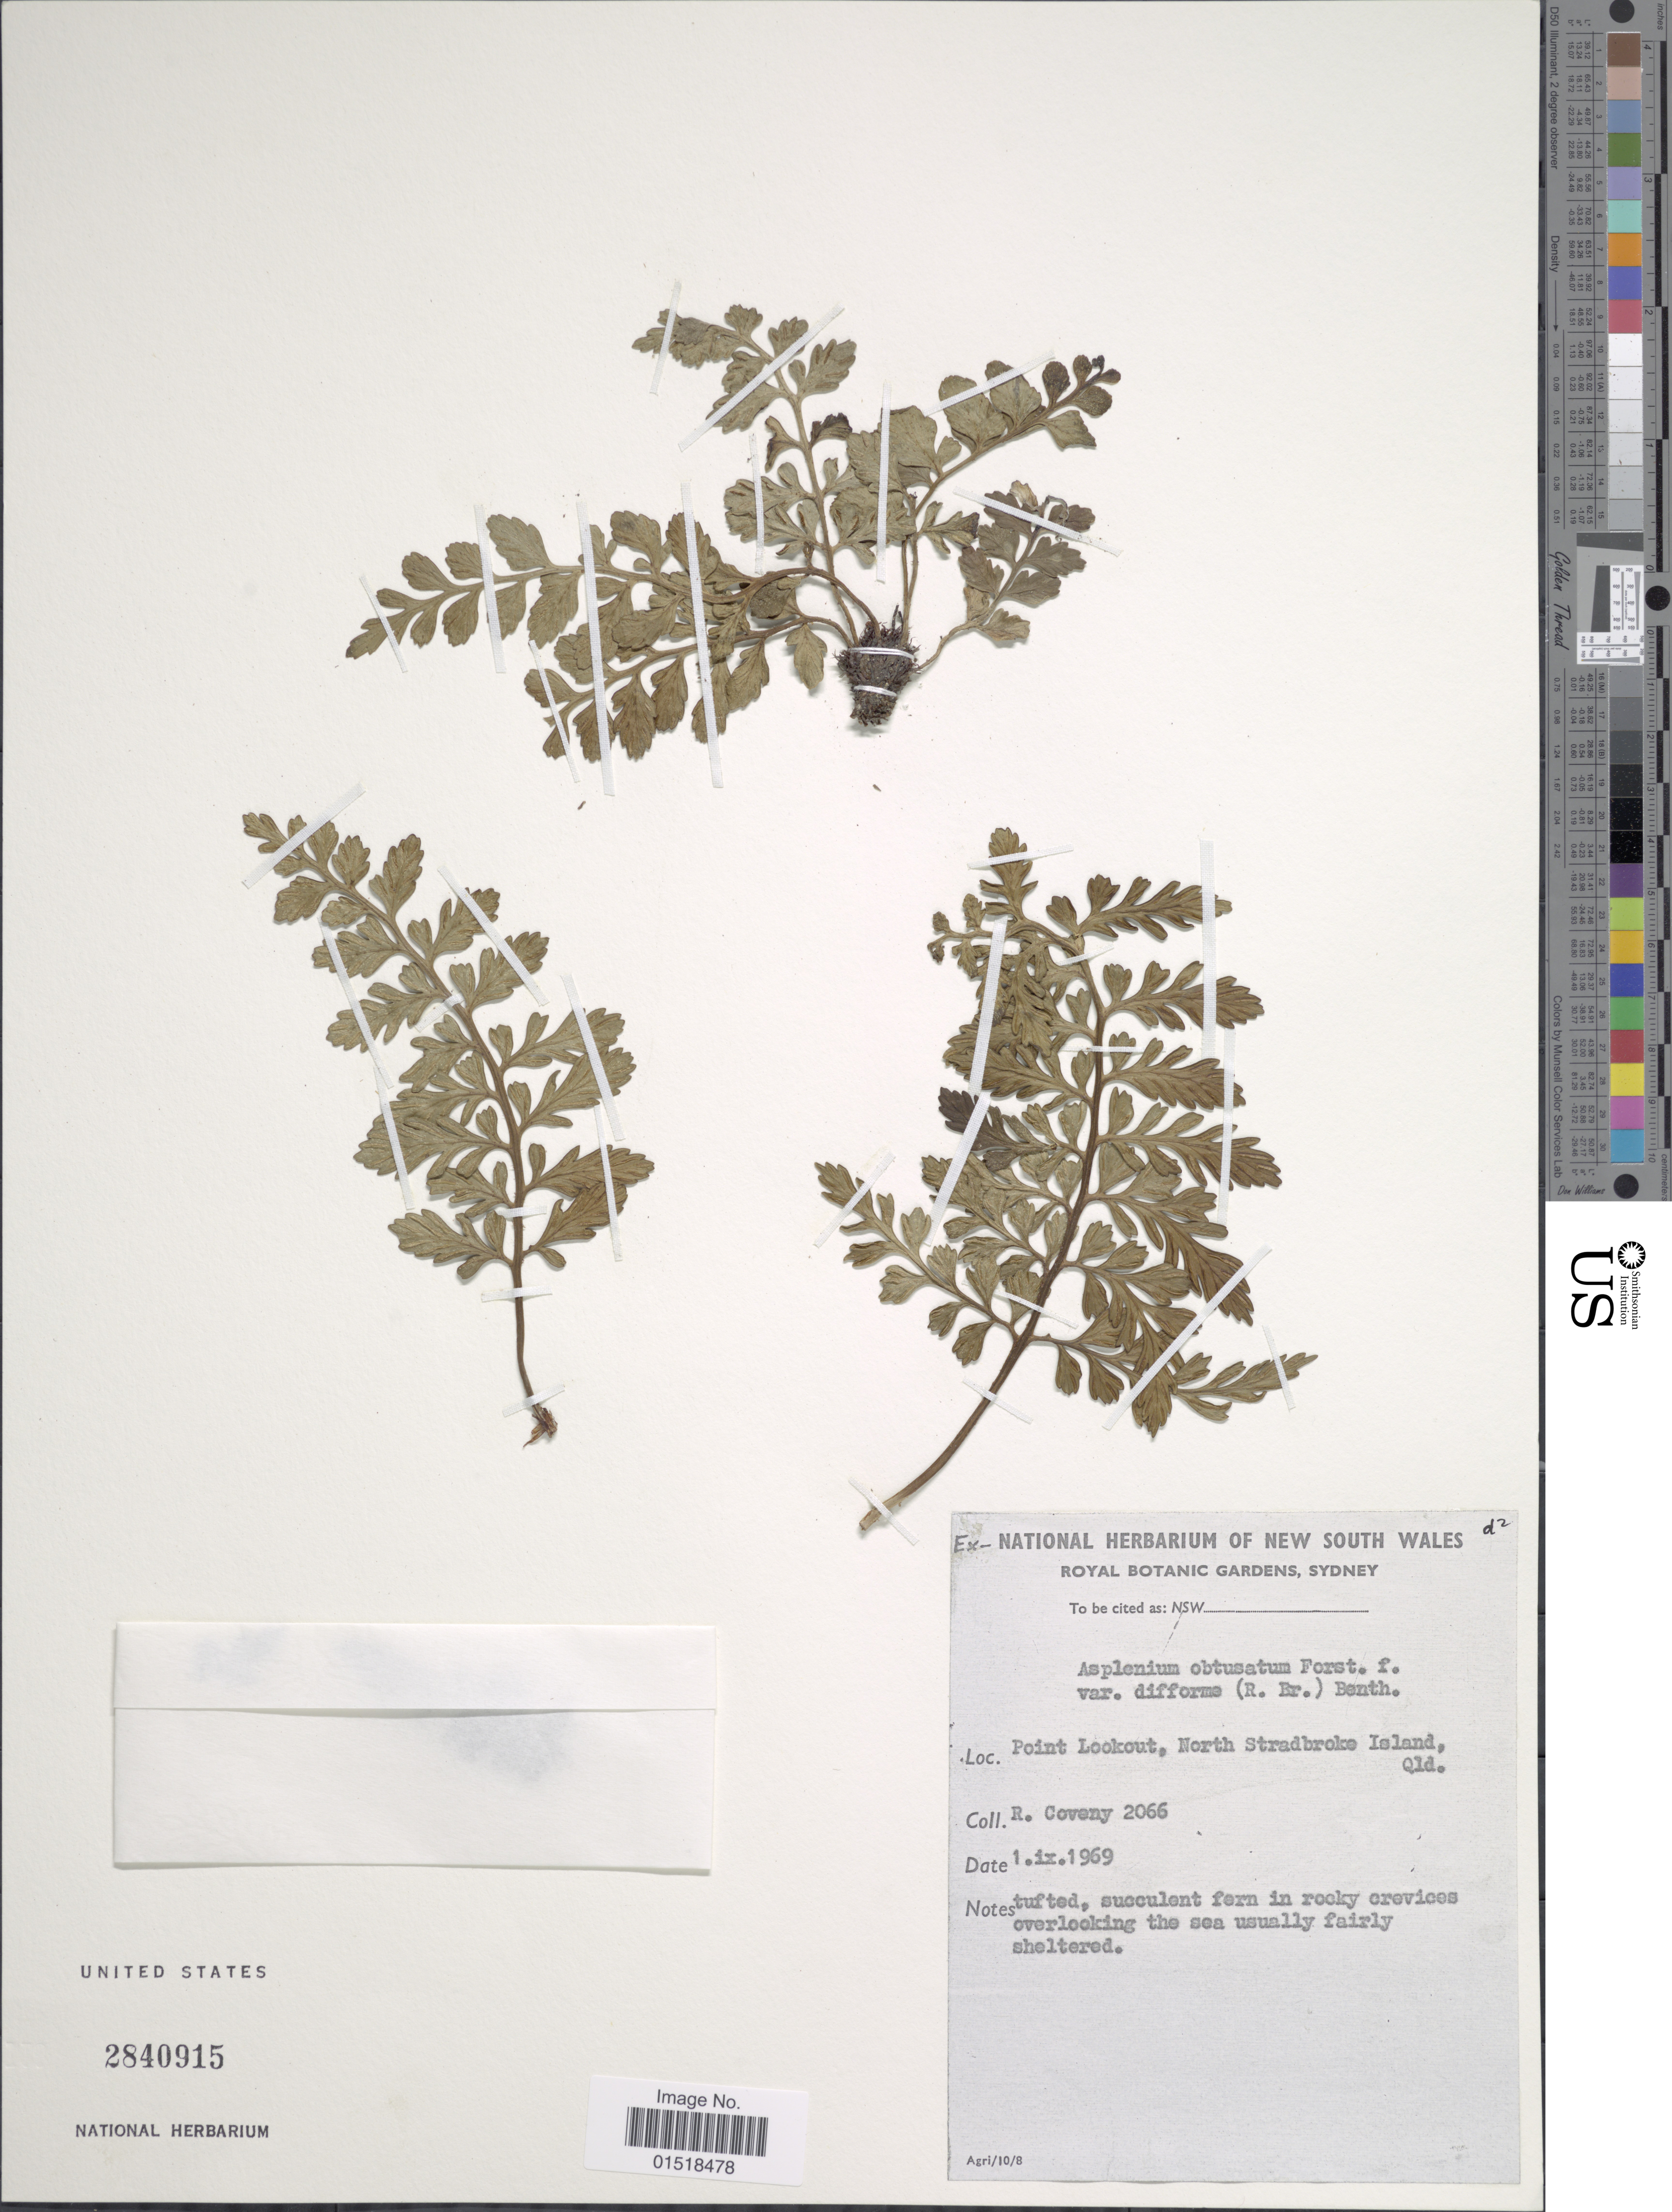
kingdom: Plantae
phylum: Tracheophyta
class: Polypodiopsida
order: Polypodiales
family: Aspleniaceae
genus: Asplenium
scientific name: Asplenium obtusatum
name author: G. Forst.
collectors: R. Coveny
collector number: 2066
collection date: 1969-09-01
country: Australia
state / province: Queensland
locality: Point Lookout, North Stradbroke Island.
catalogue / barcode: US 2840915